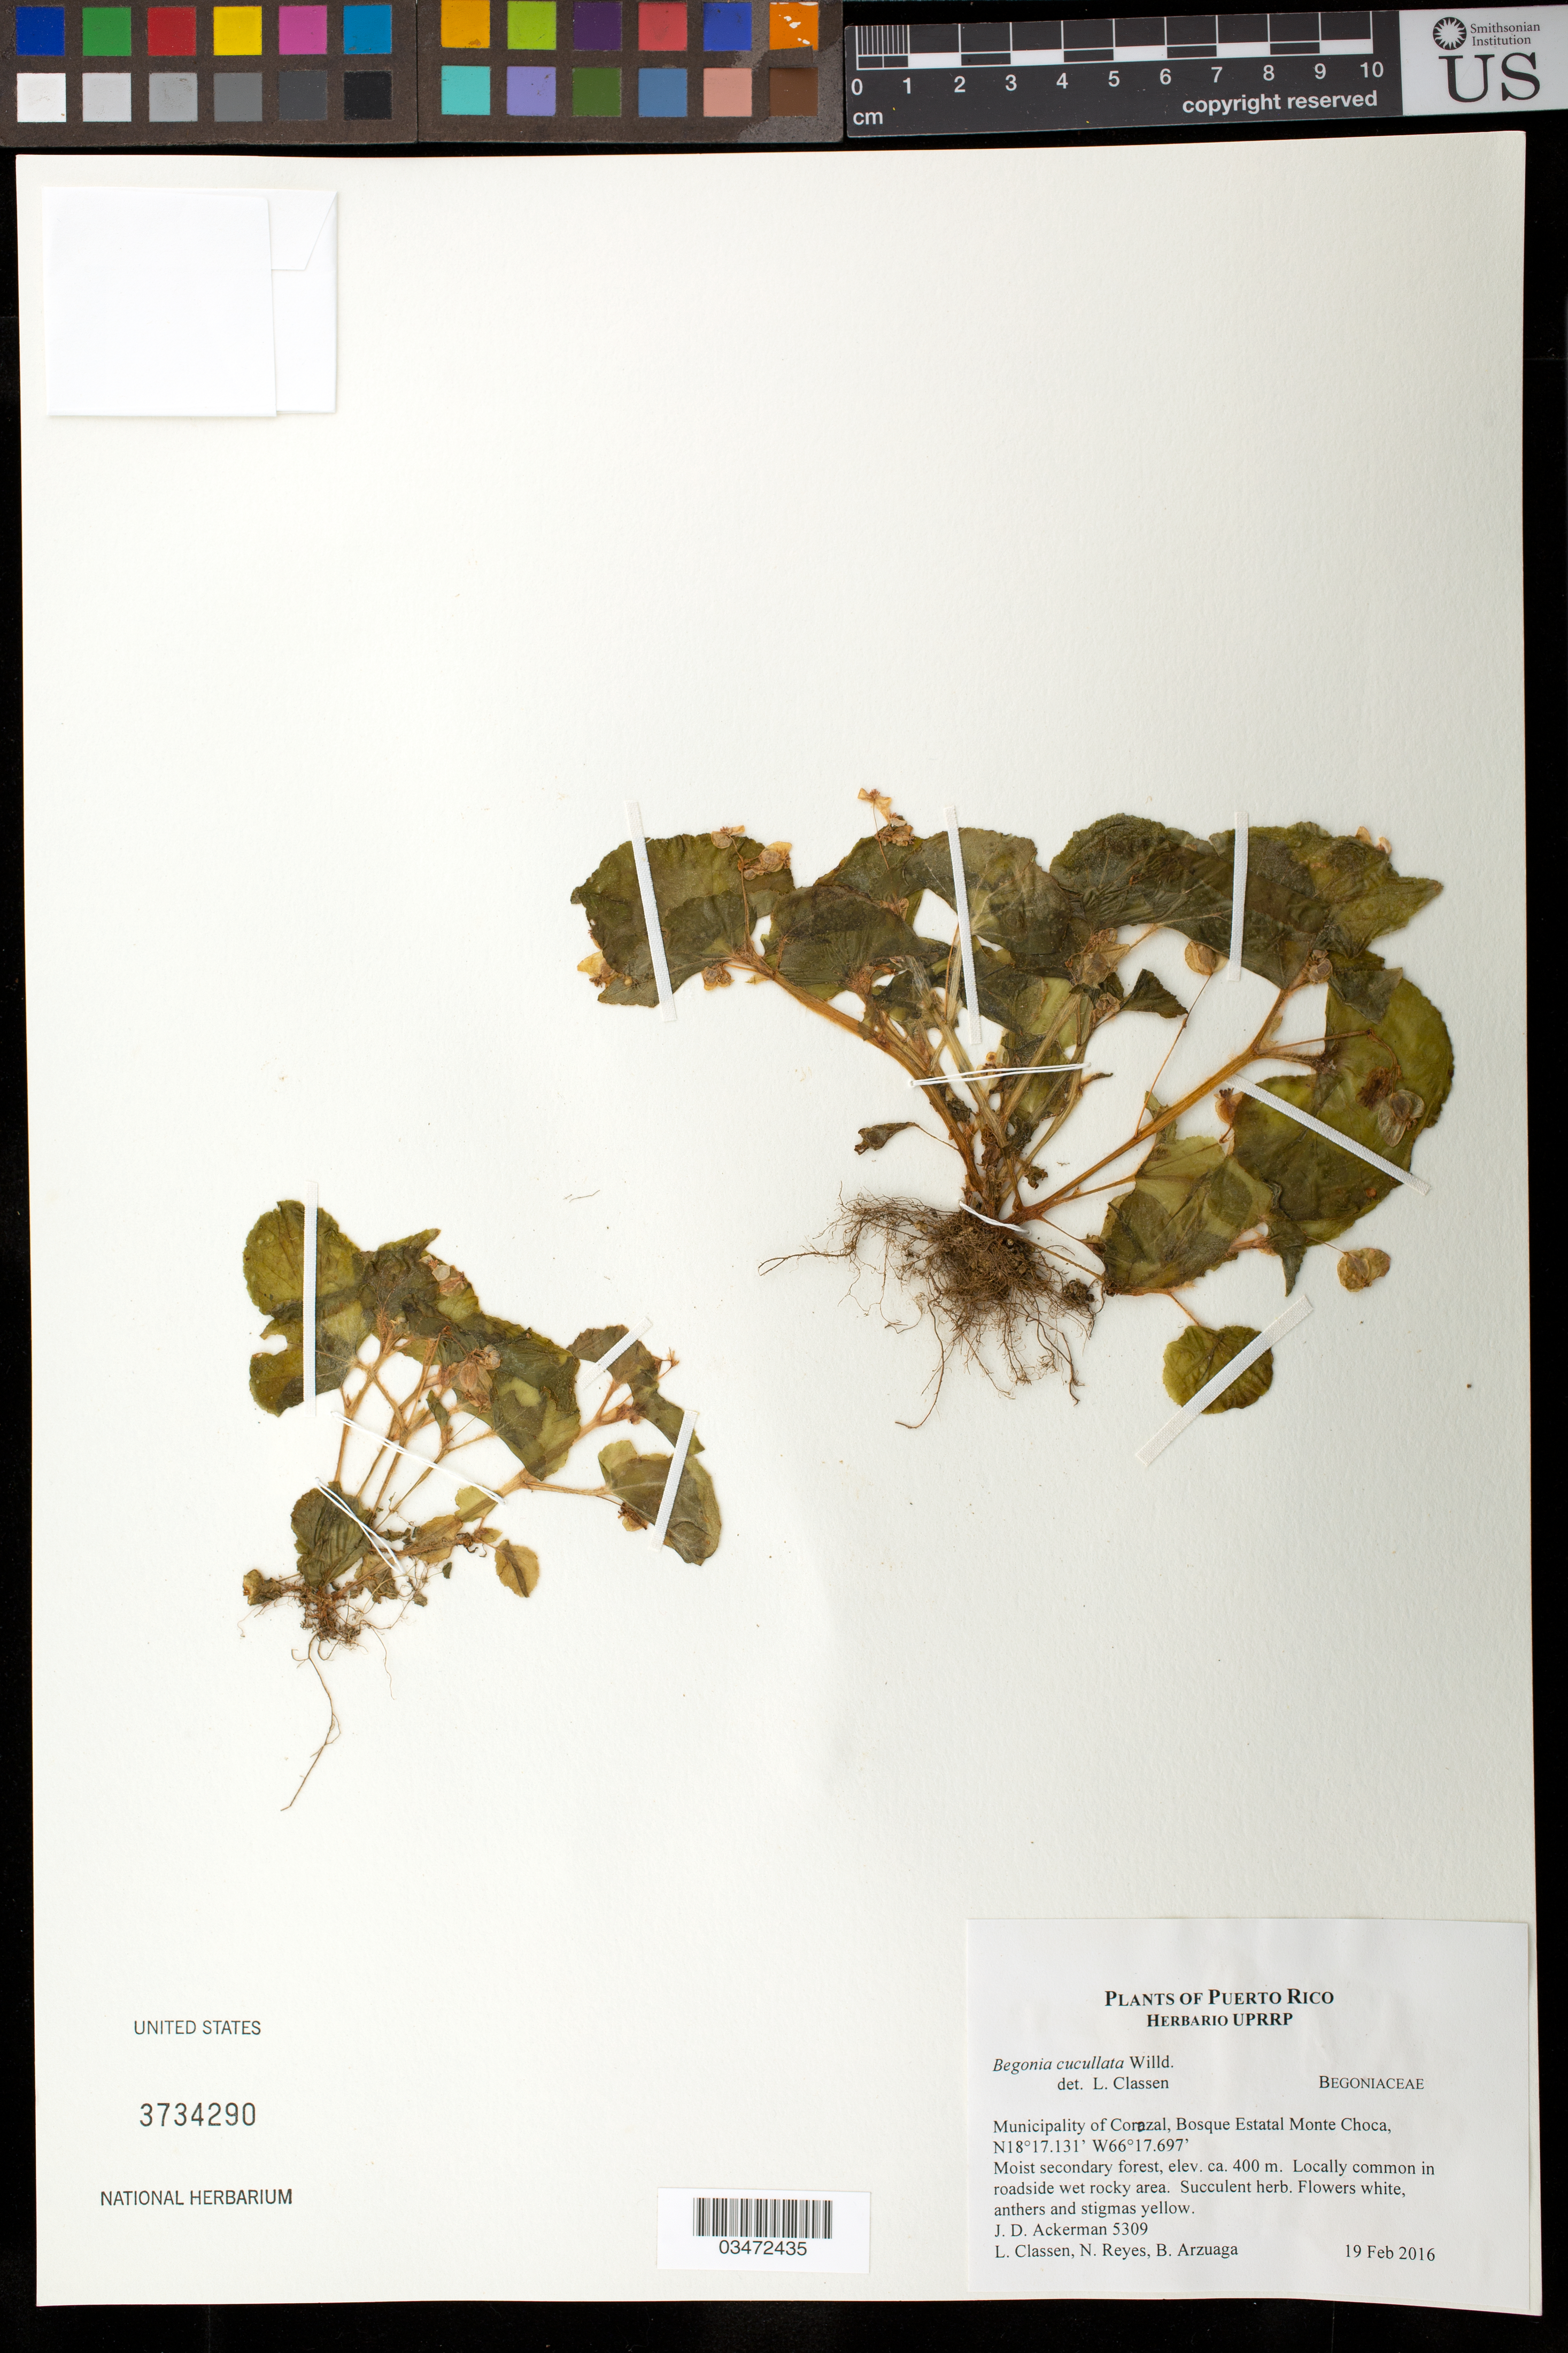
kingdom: Plantae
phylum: Tracheophyta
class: Magnoliopsida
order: Cucurbitales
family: Begoniaceae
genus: Begonia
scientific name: Begonia cucullata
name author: Willd.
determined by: Classen, L.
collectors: J. D. Ackerman, L. Classen, N. Reyes & B. Arzuaga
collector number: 5309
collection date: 2016-02-19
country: Puerto Rico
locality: Mun. Corozal, Bosque Estatal Monte Choca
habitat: Moist secondary forest. Locally common in roadside wet rocky area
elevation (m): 400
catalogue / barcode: US 3734290